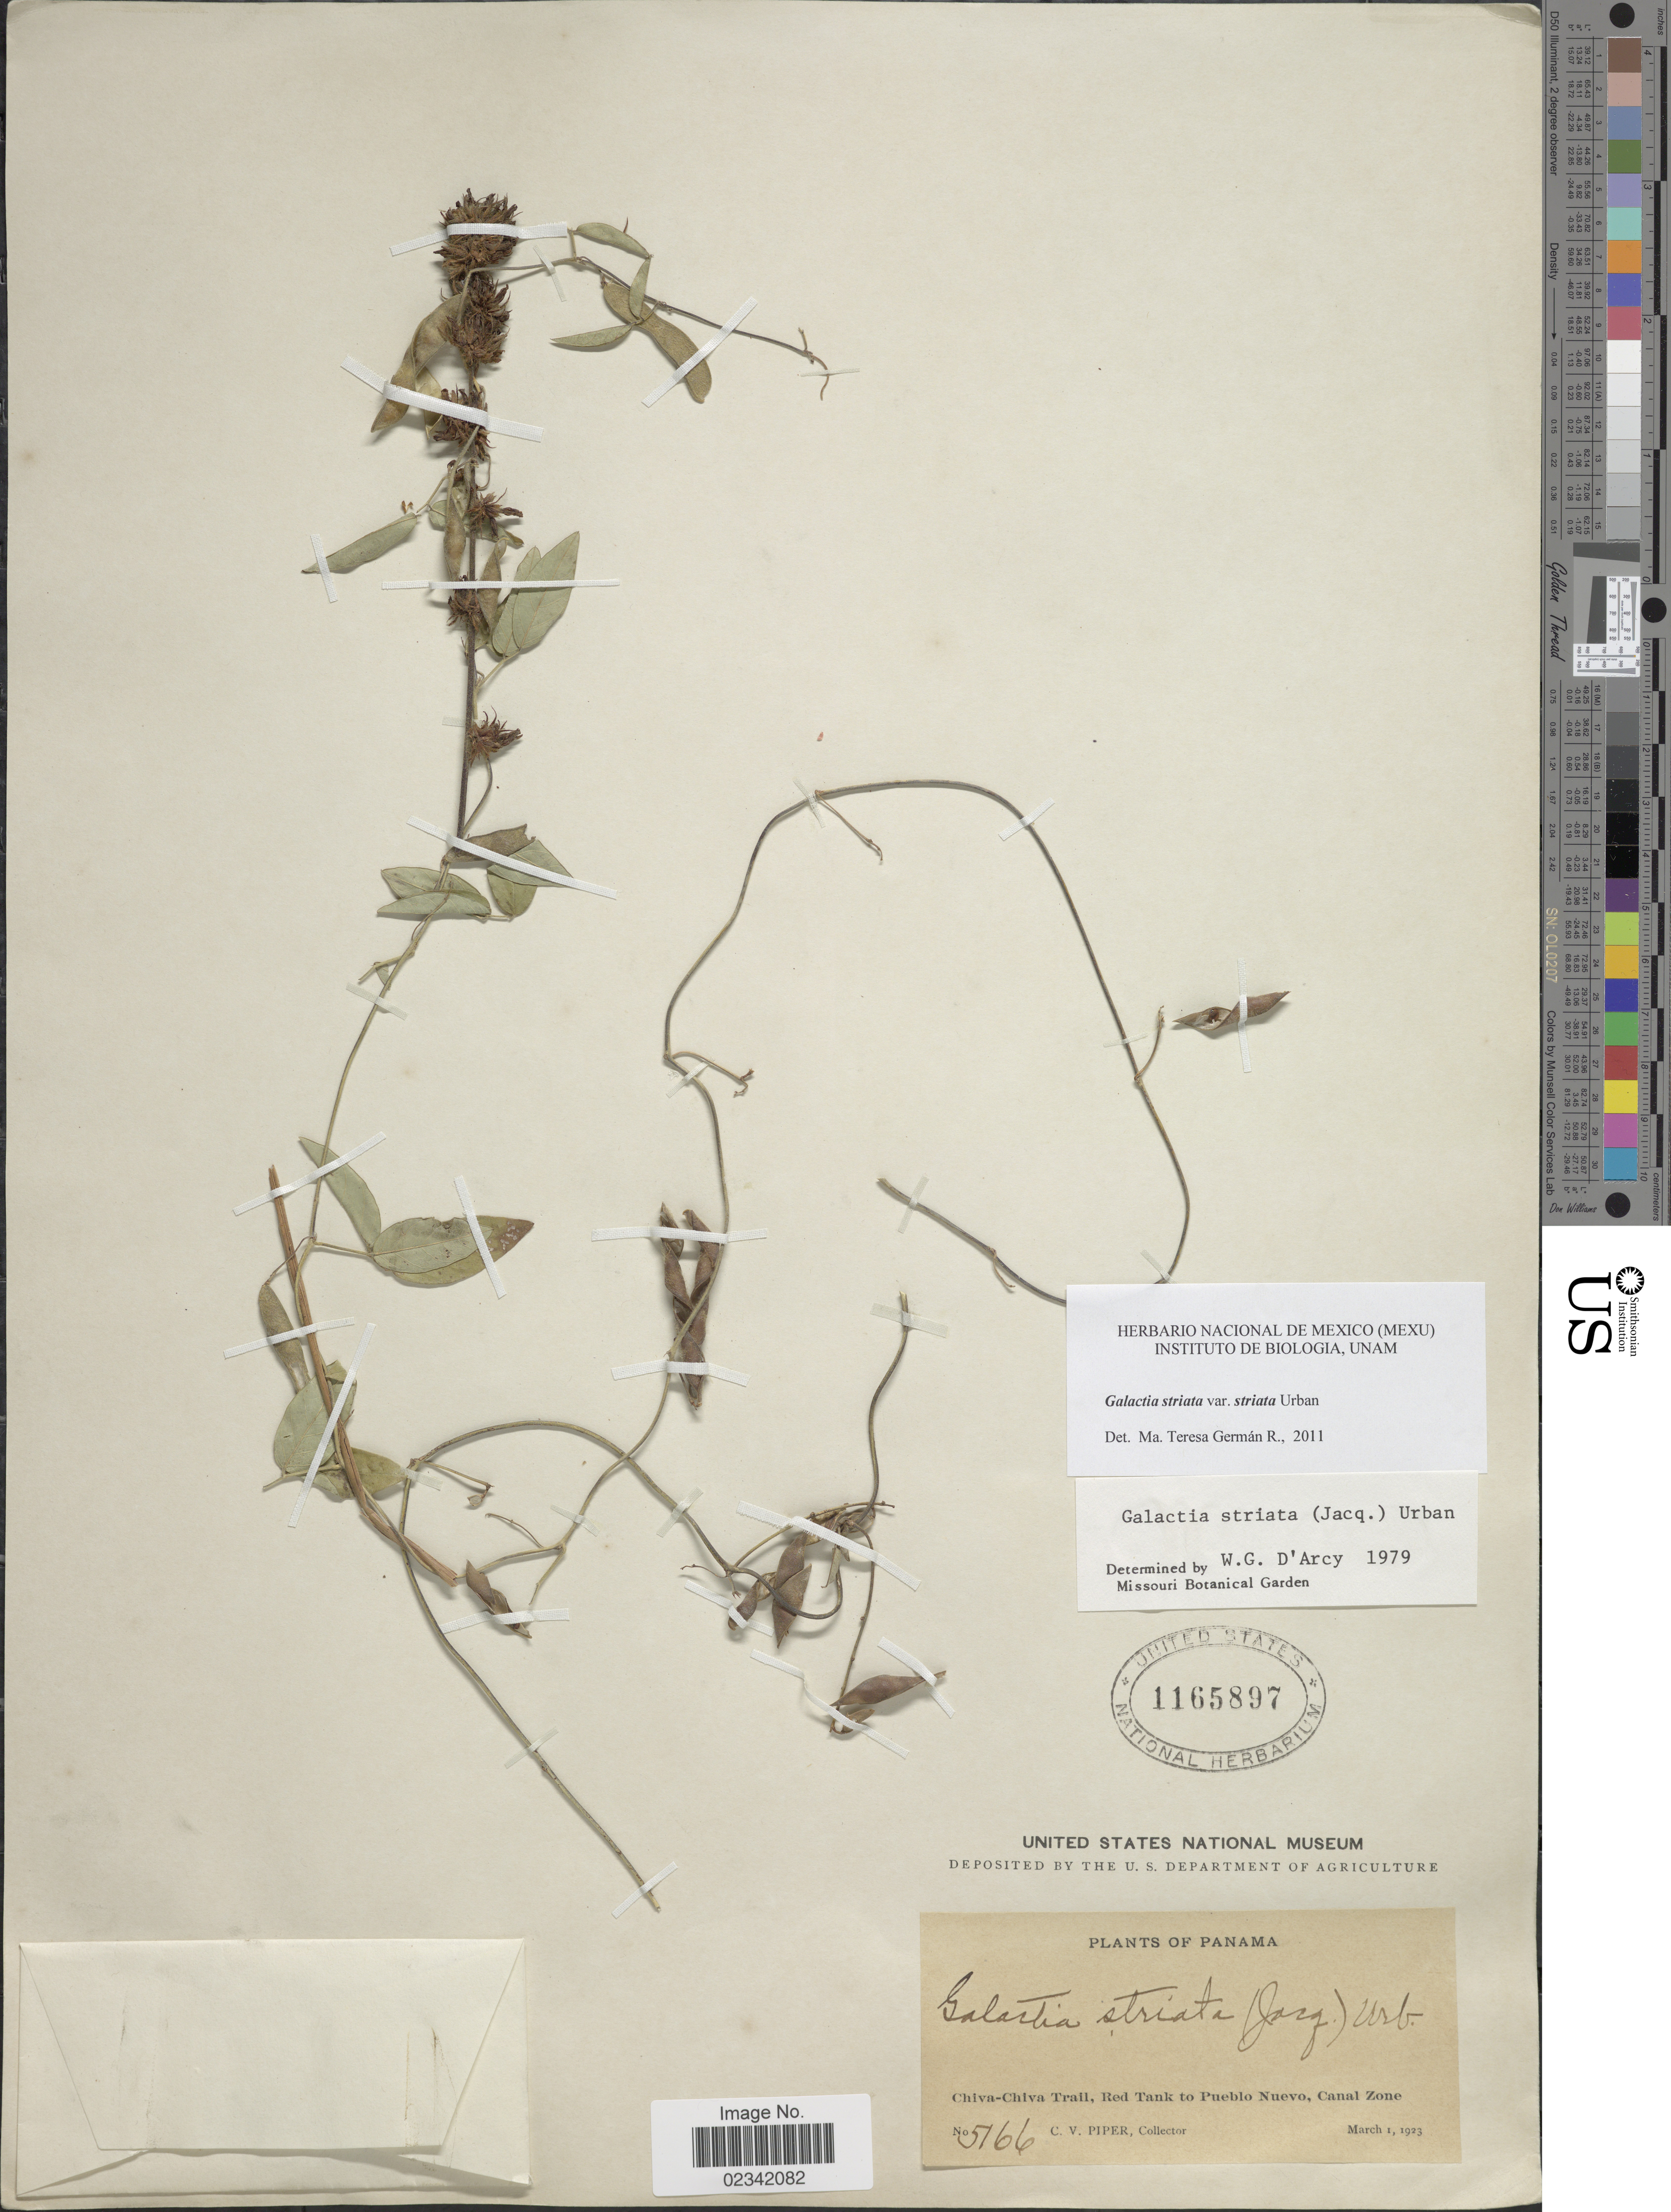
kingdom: Plantae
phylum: Tracheophyta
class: Magnoliopsida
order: Fabales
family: Fabaceae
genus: Galactia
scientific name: Galactia striata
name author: (Jacq.) Urb.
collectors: C. V. Piper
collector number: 5166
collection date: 1923-03-01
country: Panama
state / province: Panamá / Panamá Oeste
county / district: Canal Zone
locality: Chiva-Chiva Trail, Red Tank to Puebla Nuevo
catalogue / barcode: US 1165897